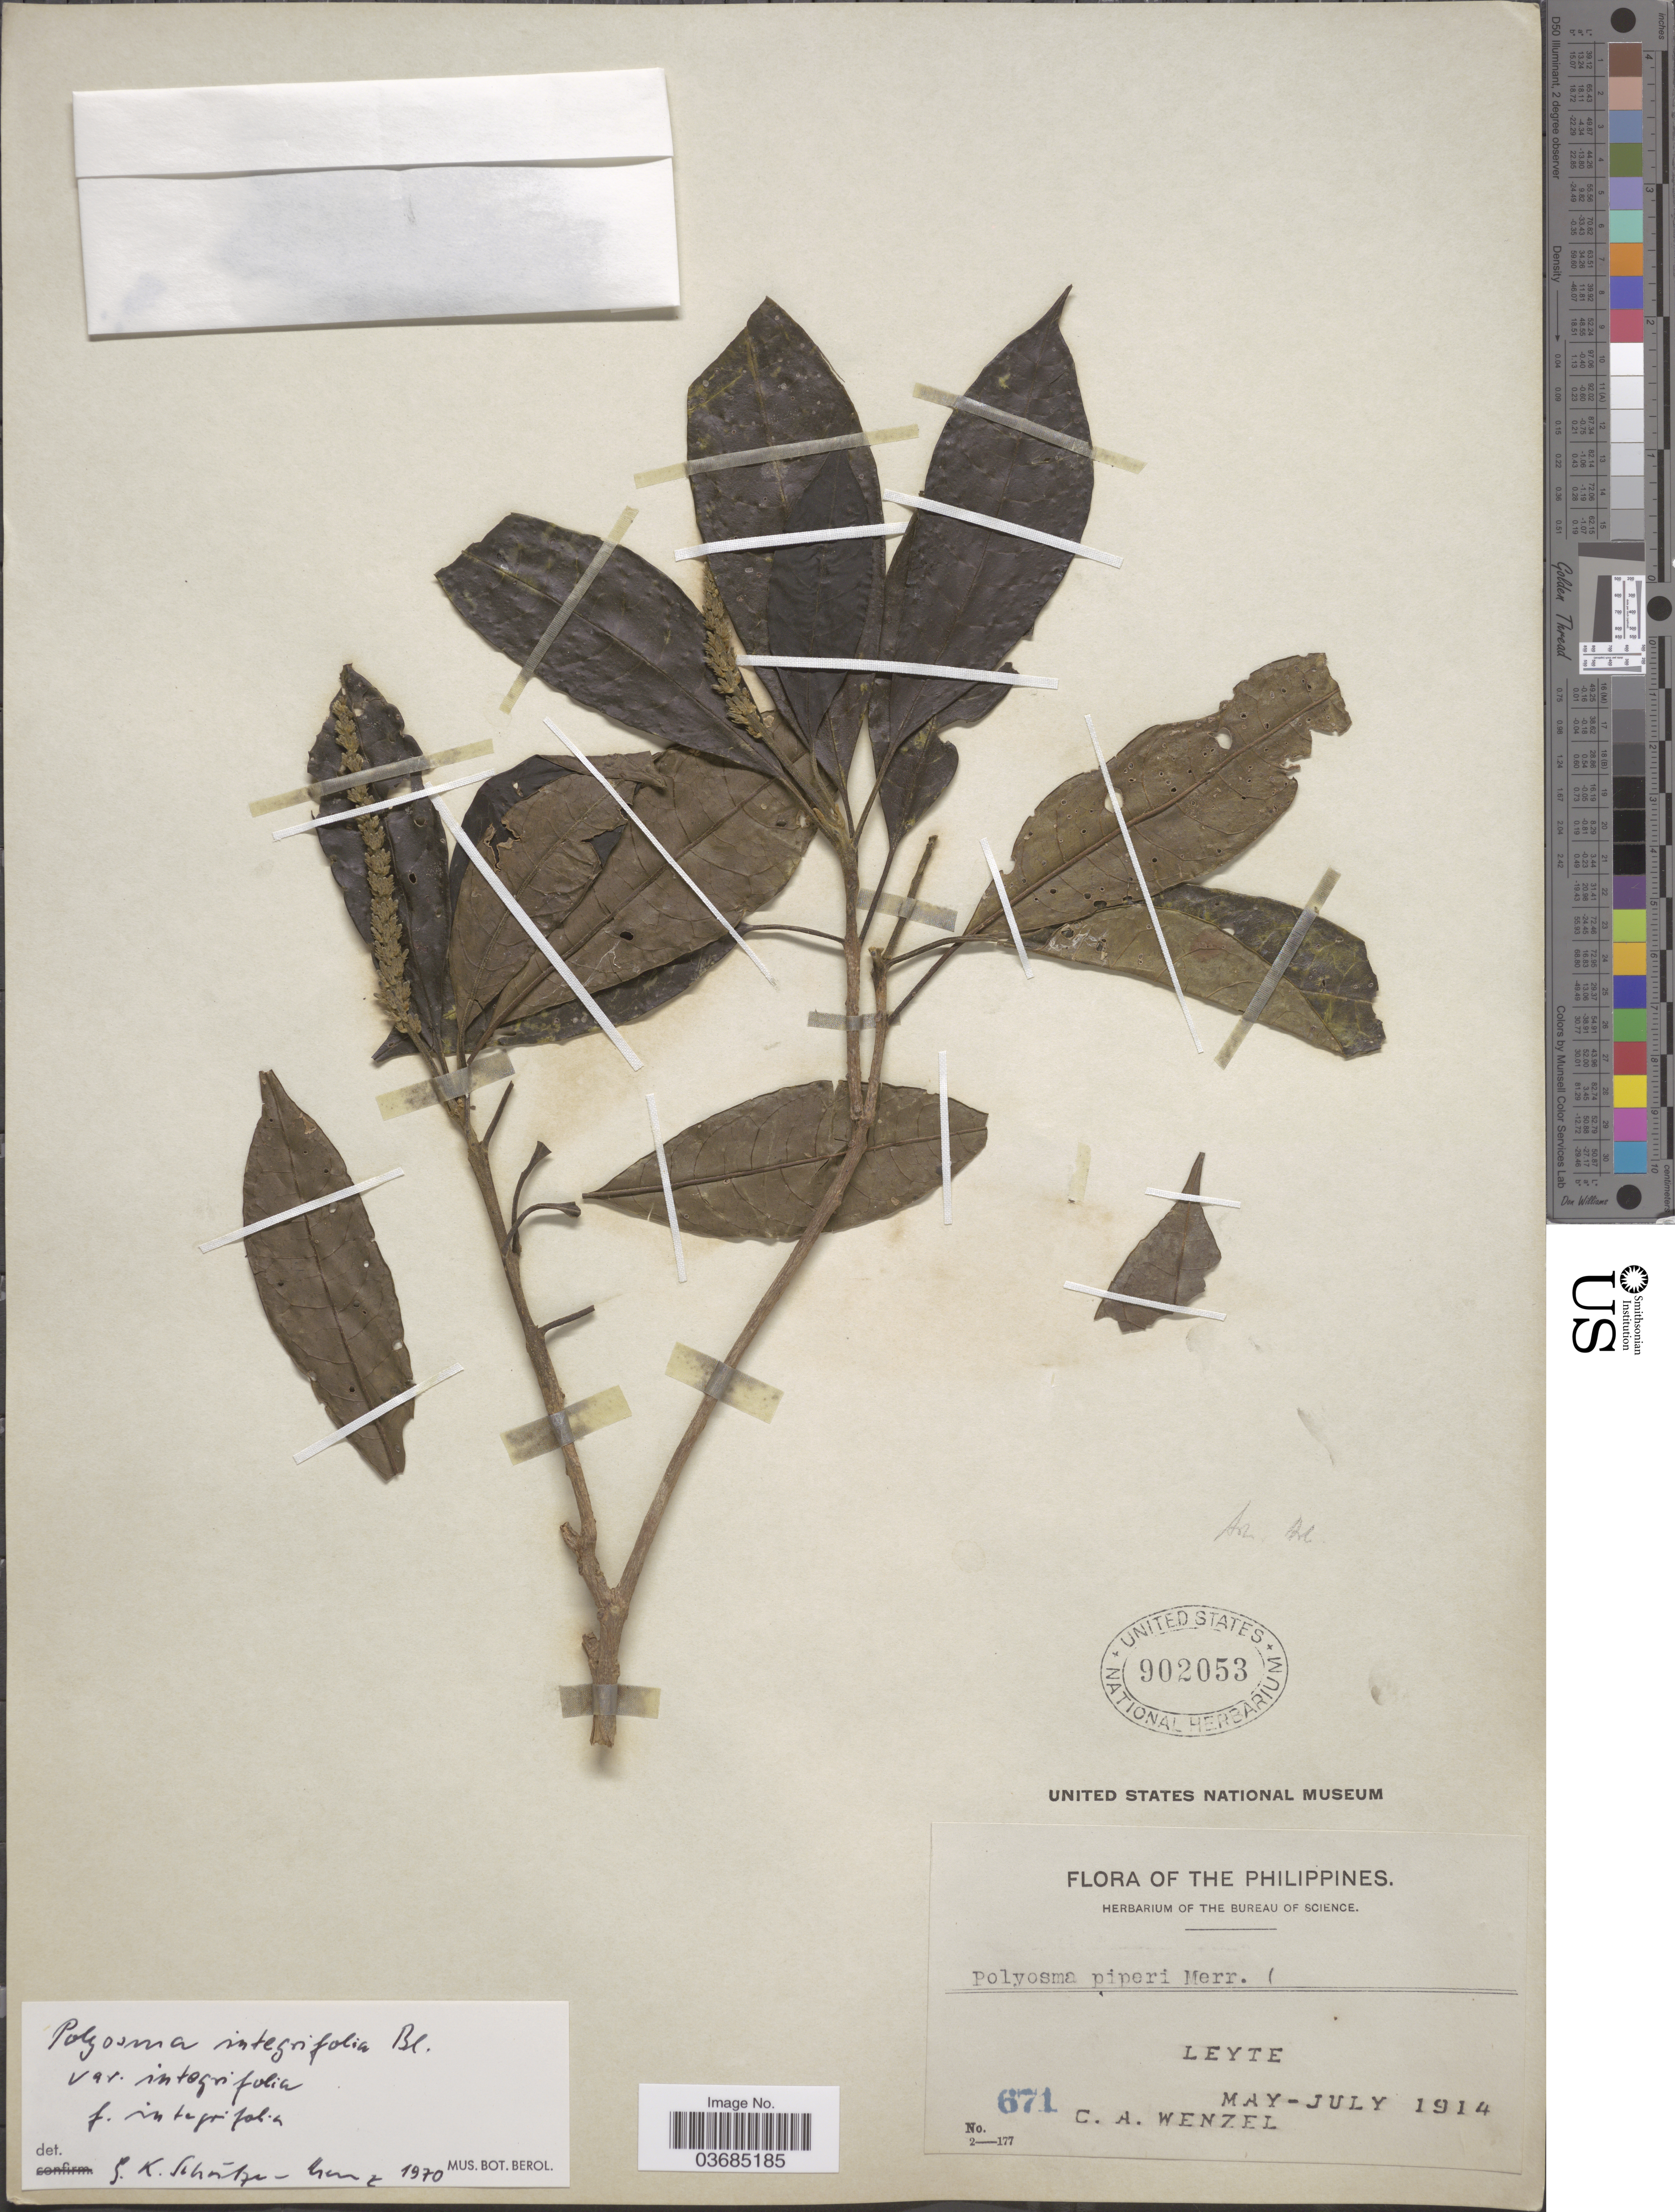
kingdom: Plantae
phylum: Tracheophyta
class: Magnoliopsida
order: Escalloniales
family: Escalloniaceae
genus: Polyosma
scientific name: Polyosma integrifolia var. integrifolia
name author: Blume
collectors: C. Wenzel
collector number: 671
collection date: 1914-05/1914-07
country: Philippines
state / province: Eastern Visayas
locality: Leyte.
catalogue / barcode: US 902053